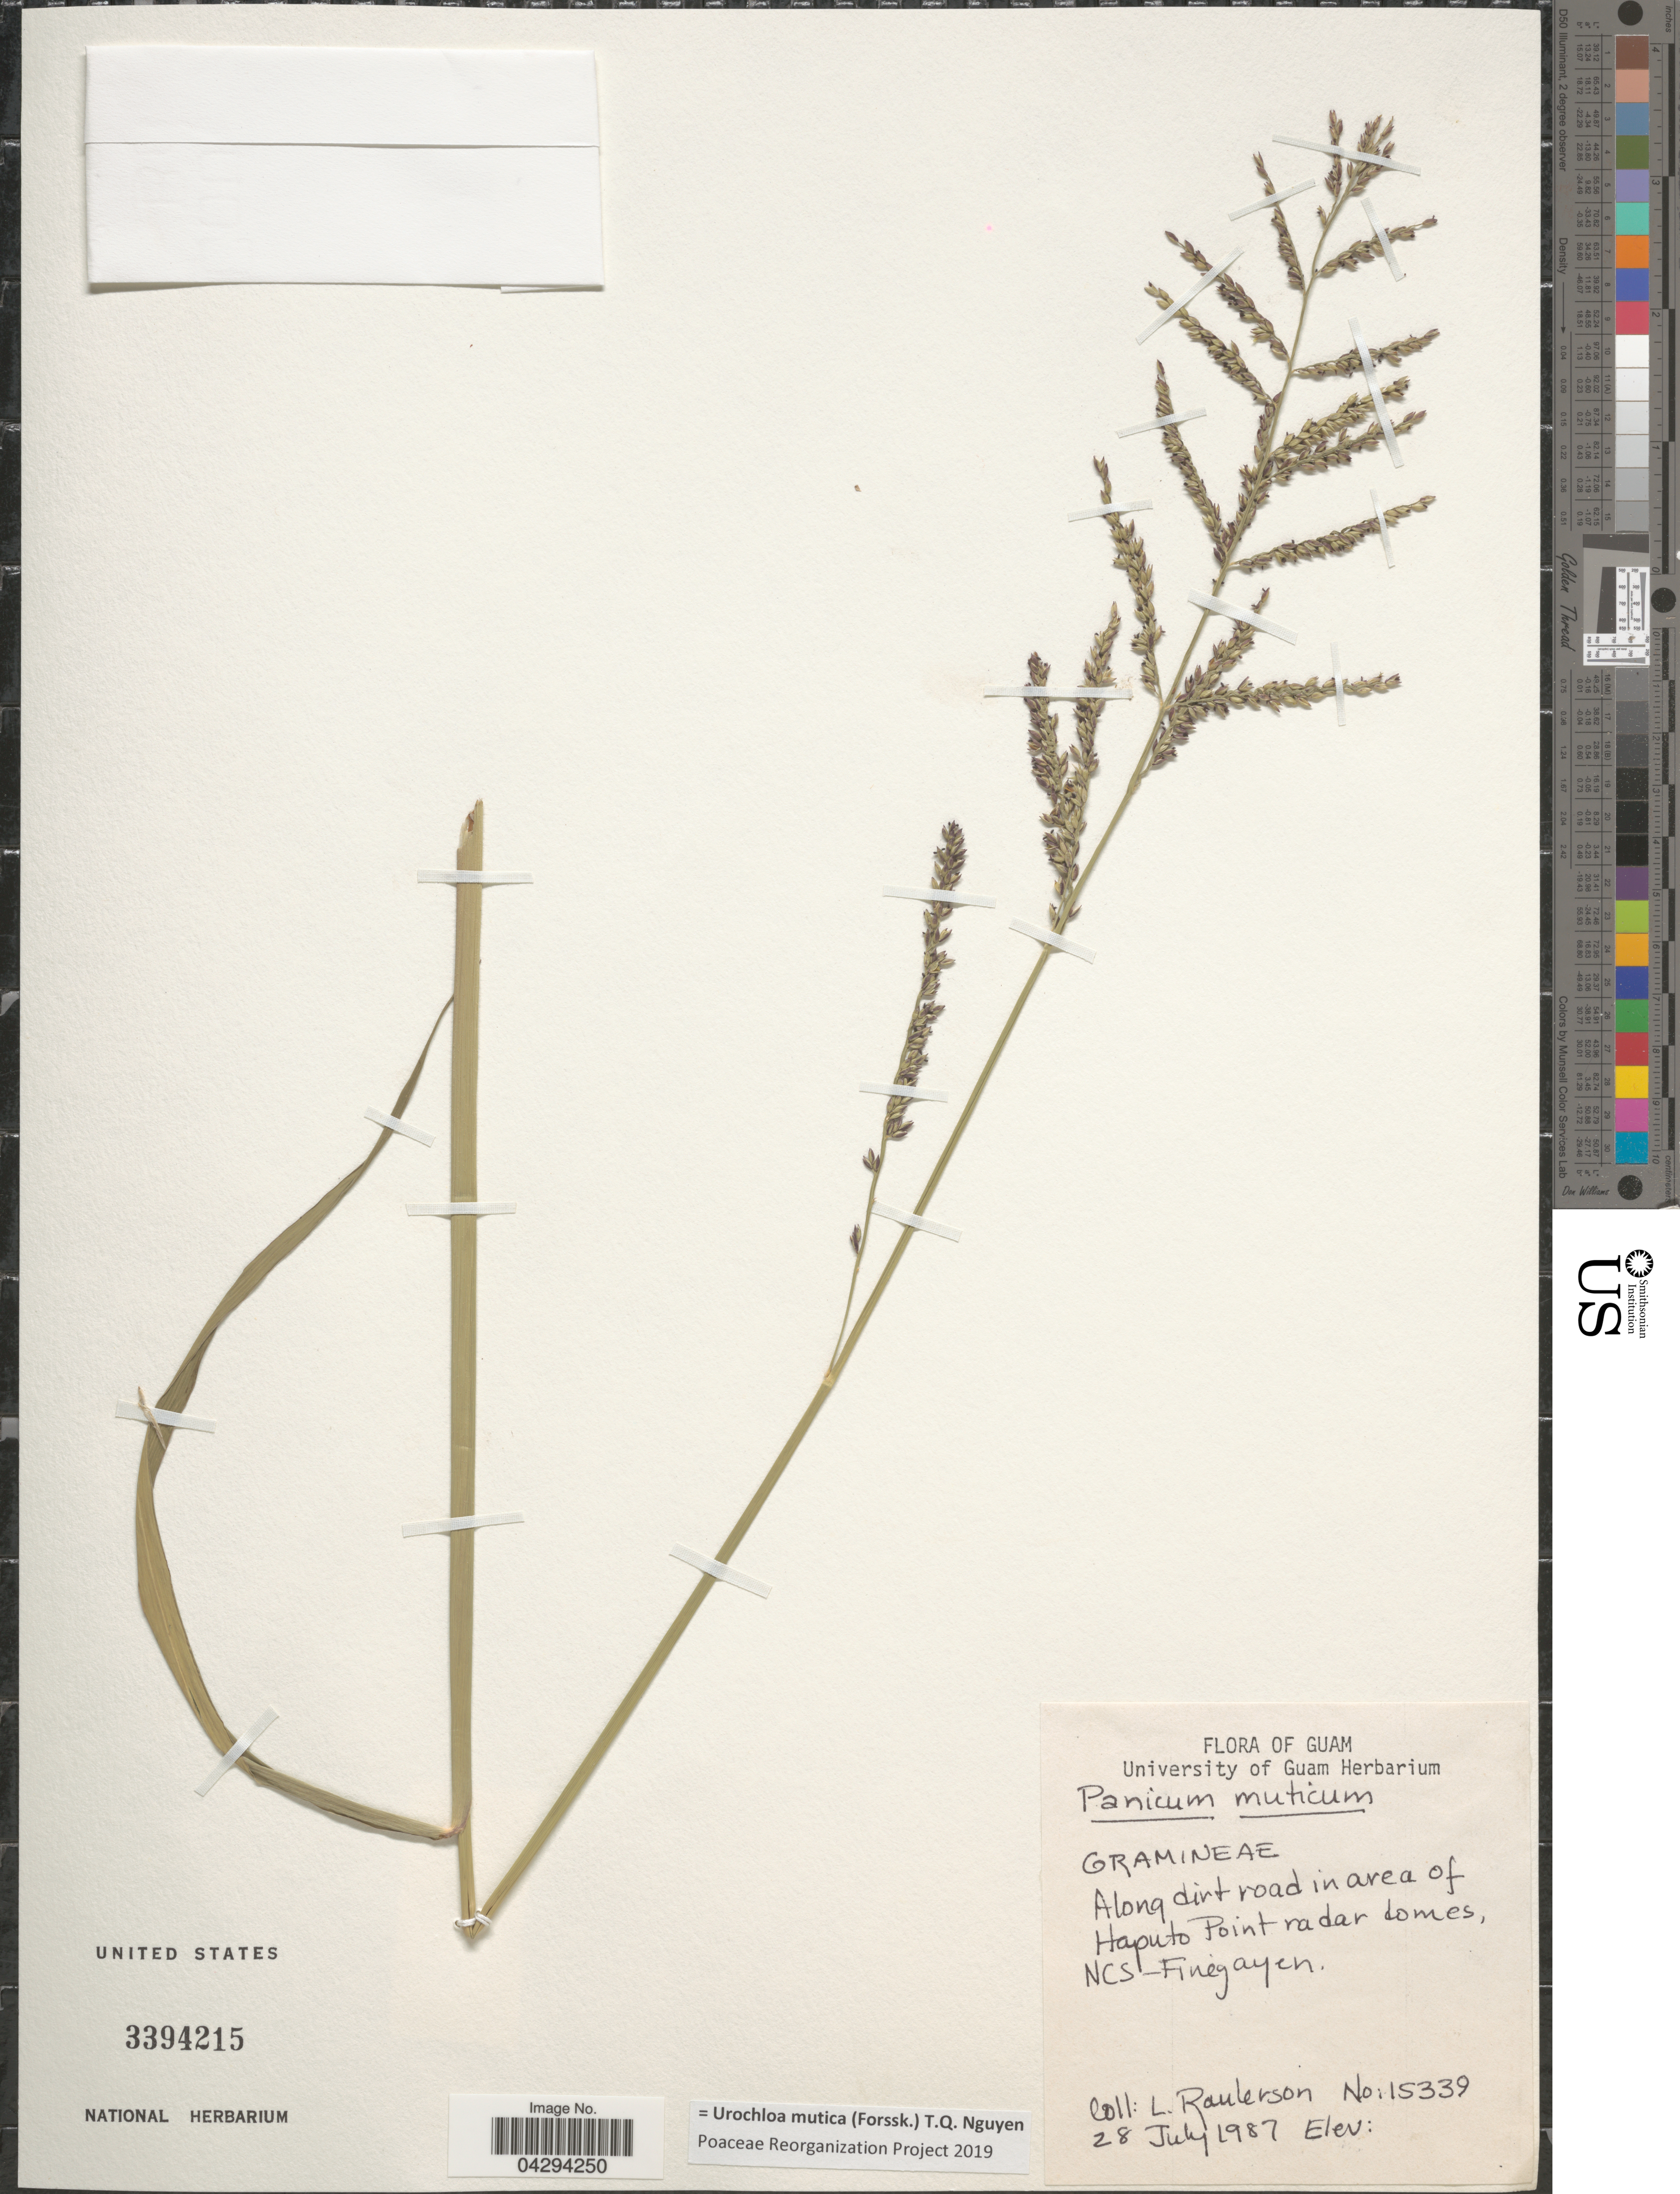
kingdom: Plantae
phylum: Tracheophyta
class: Liliopsida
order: Poales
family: Poaceae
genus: Urochloa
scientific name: Urochloa mutica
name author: (Forssk.) T.Q. Nguyen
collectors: L. Raulerson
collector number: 15339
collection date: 1987-07-28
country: Guam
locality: Along dirt road in area of Haputo Point radar domes, NCS-Finegayen.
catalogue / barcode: US 3394215